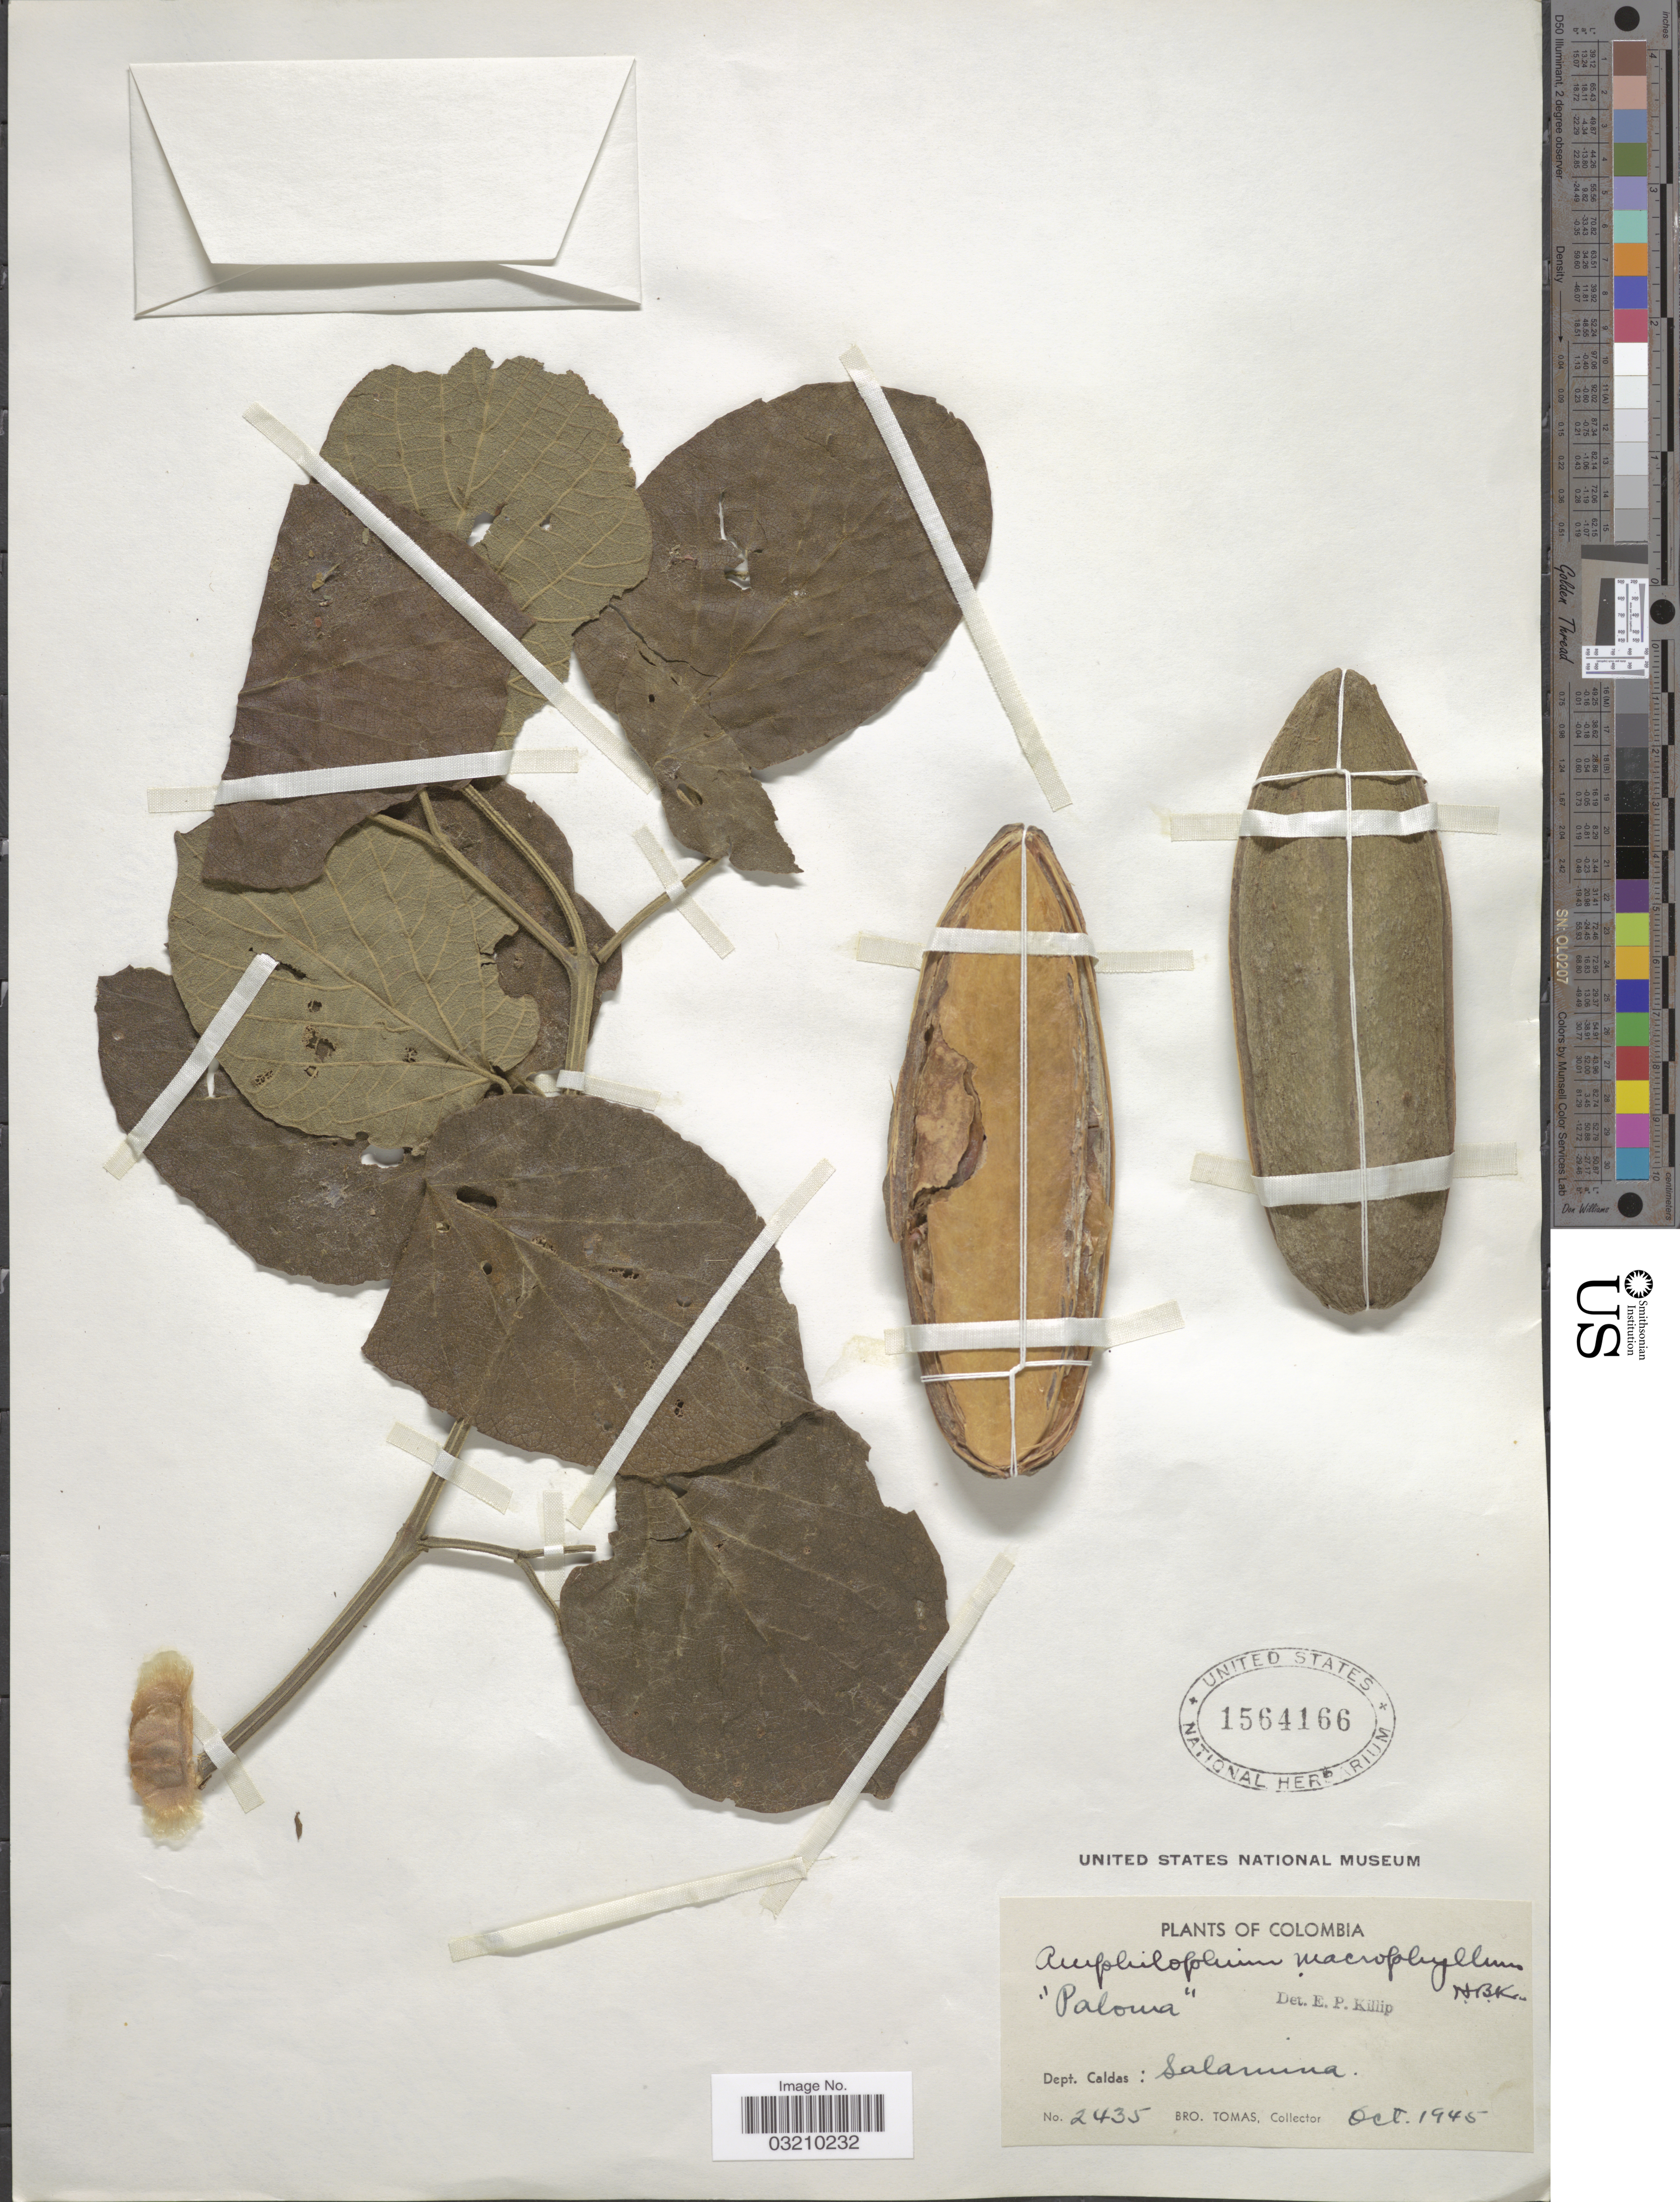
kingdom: Plantae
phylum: Tracheophyta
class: Magnoliopsida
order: Lamiales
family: Bignoniaceae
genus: Amphilophium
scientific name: Amphilophium sp.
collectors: B. Tomas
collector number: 2435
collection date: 1945-10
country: Colombia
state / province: Caldas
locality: Dept. Caldas: Salamina.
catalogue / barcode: US 1564166